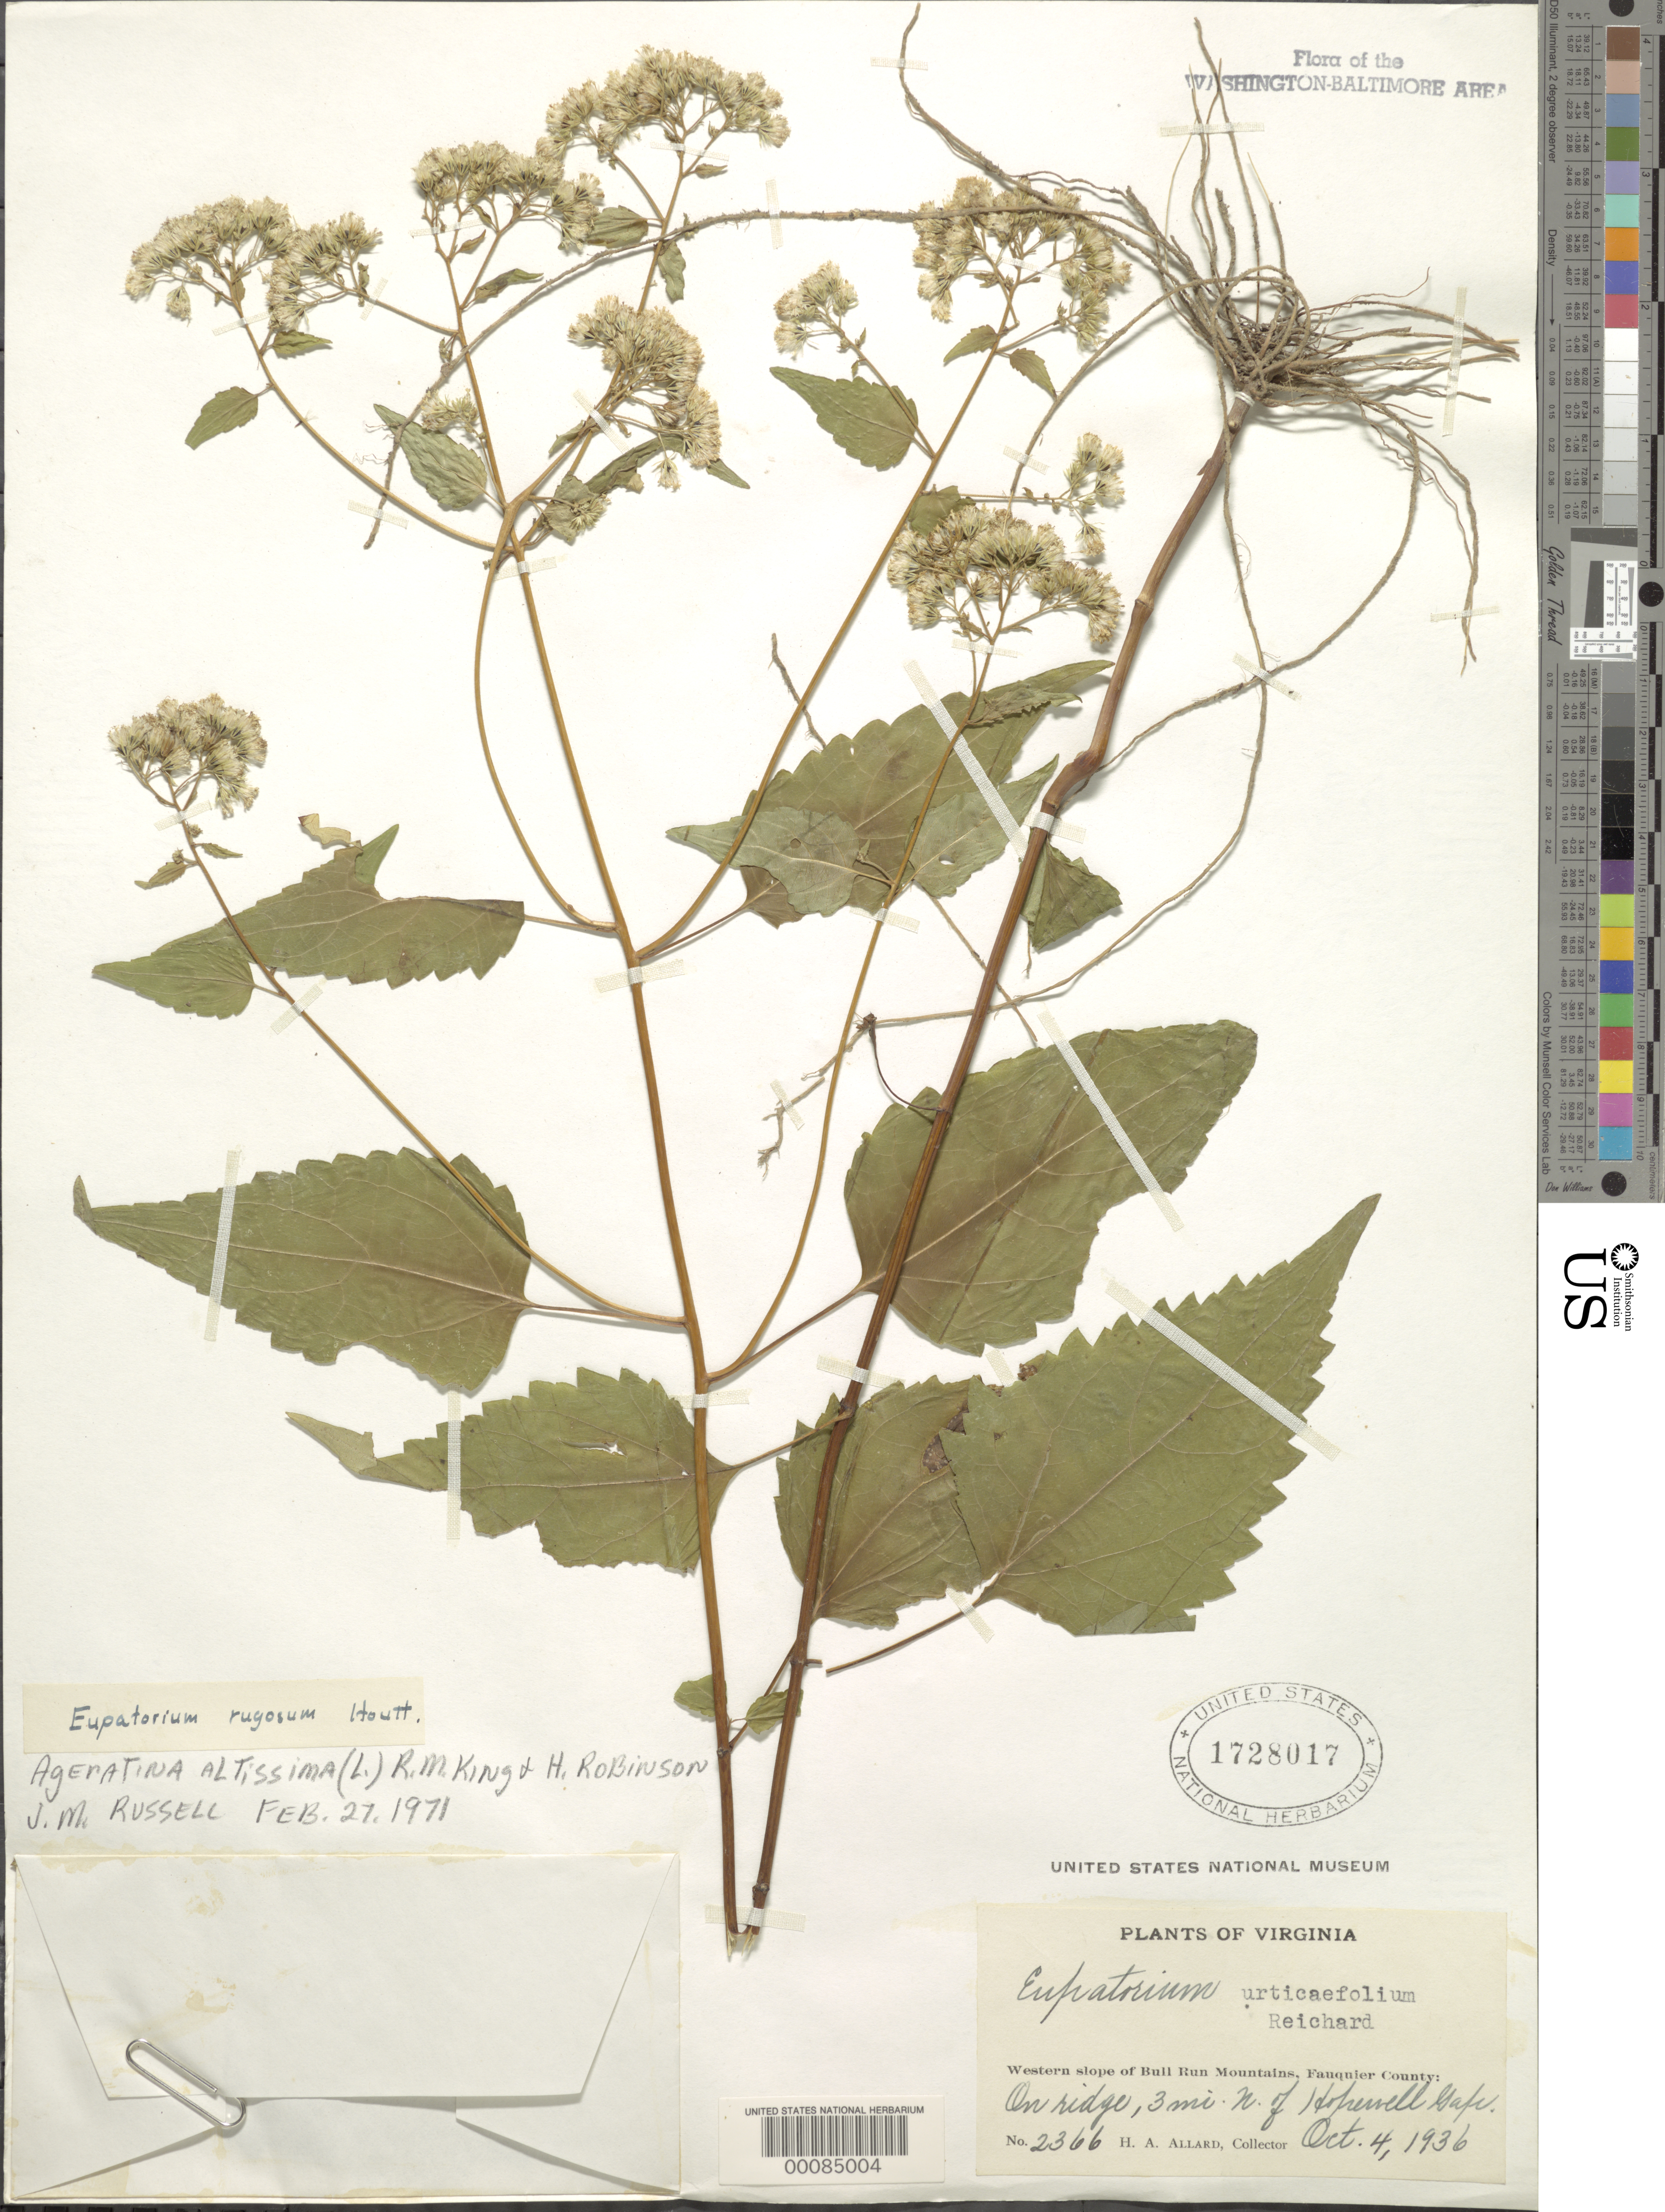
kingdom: Plantae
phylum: Tracheophyta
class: Magnoliopsida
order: Asterales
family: Asteraceae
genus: Ageratina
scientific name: Ageratina altissima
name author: (L.) R.M. King & H. Rob.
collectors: H. A. Allard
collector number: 2366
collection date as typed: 04 Oct 1936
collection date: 1936-10-04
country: United States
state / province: Virginia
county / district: Fauquier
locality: North of Hopewell Gap western slope of Bull Run Mountains Bull Run Mts.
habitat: Ridge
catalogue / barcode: US 1728017